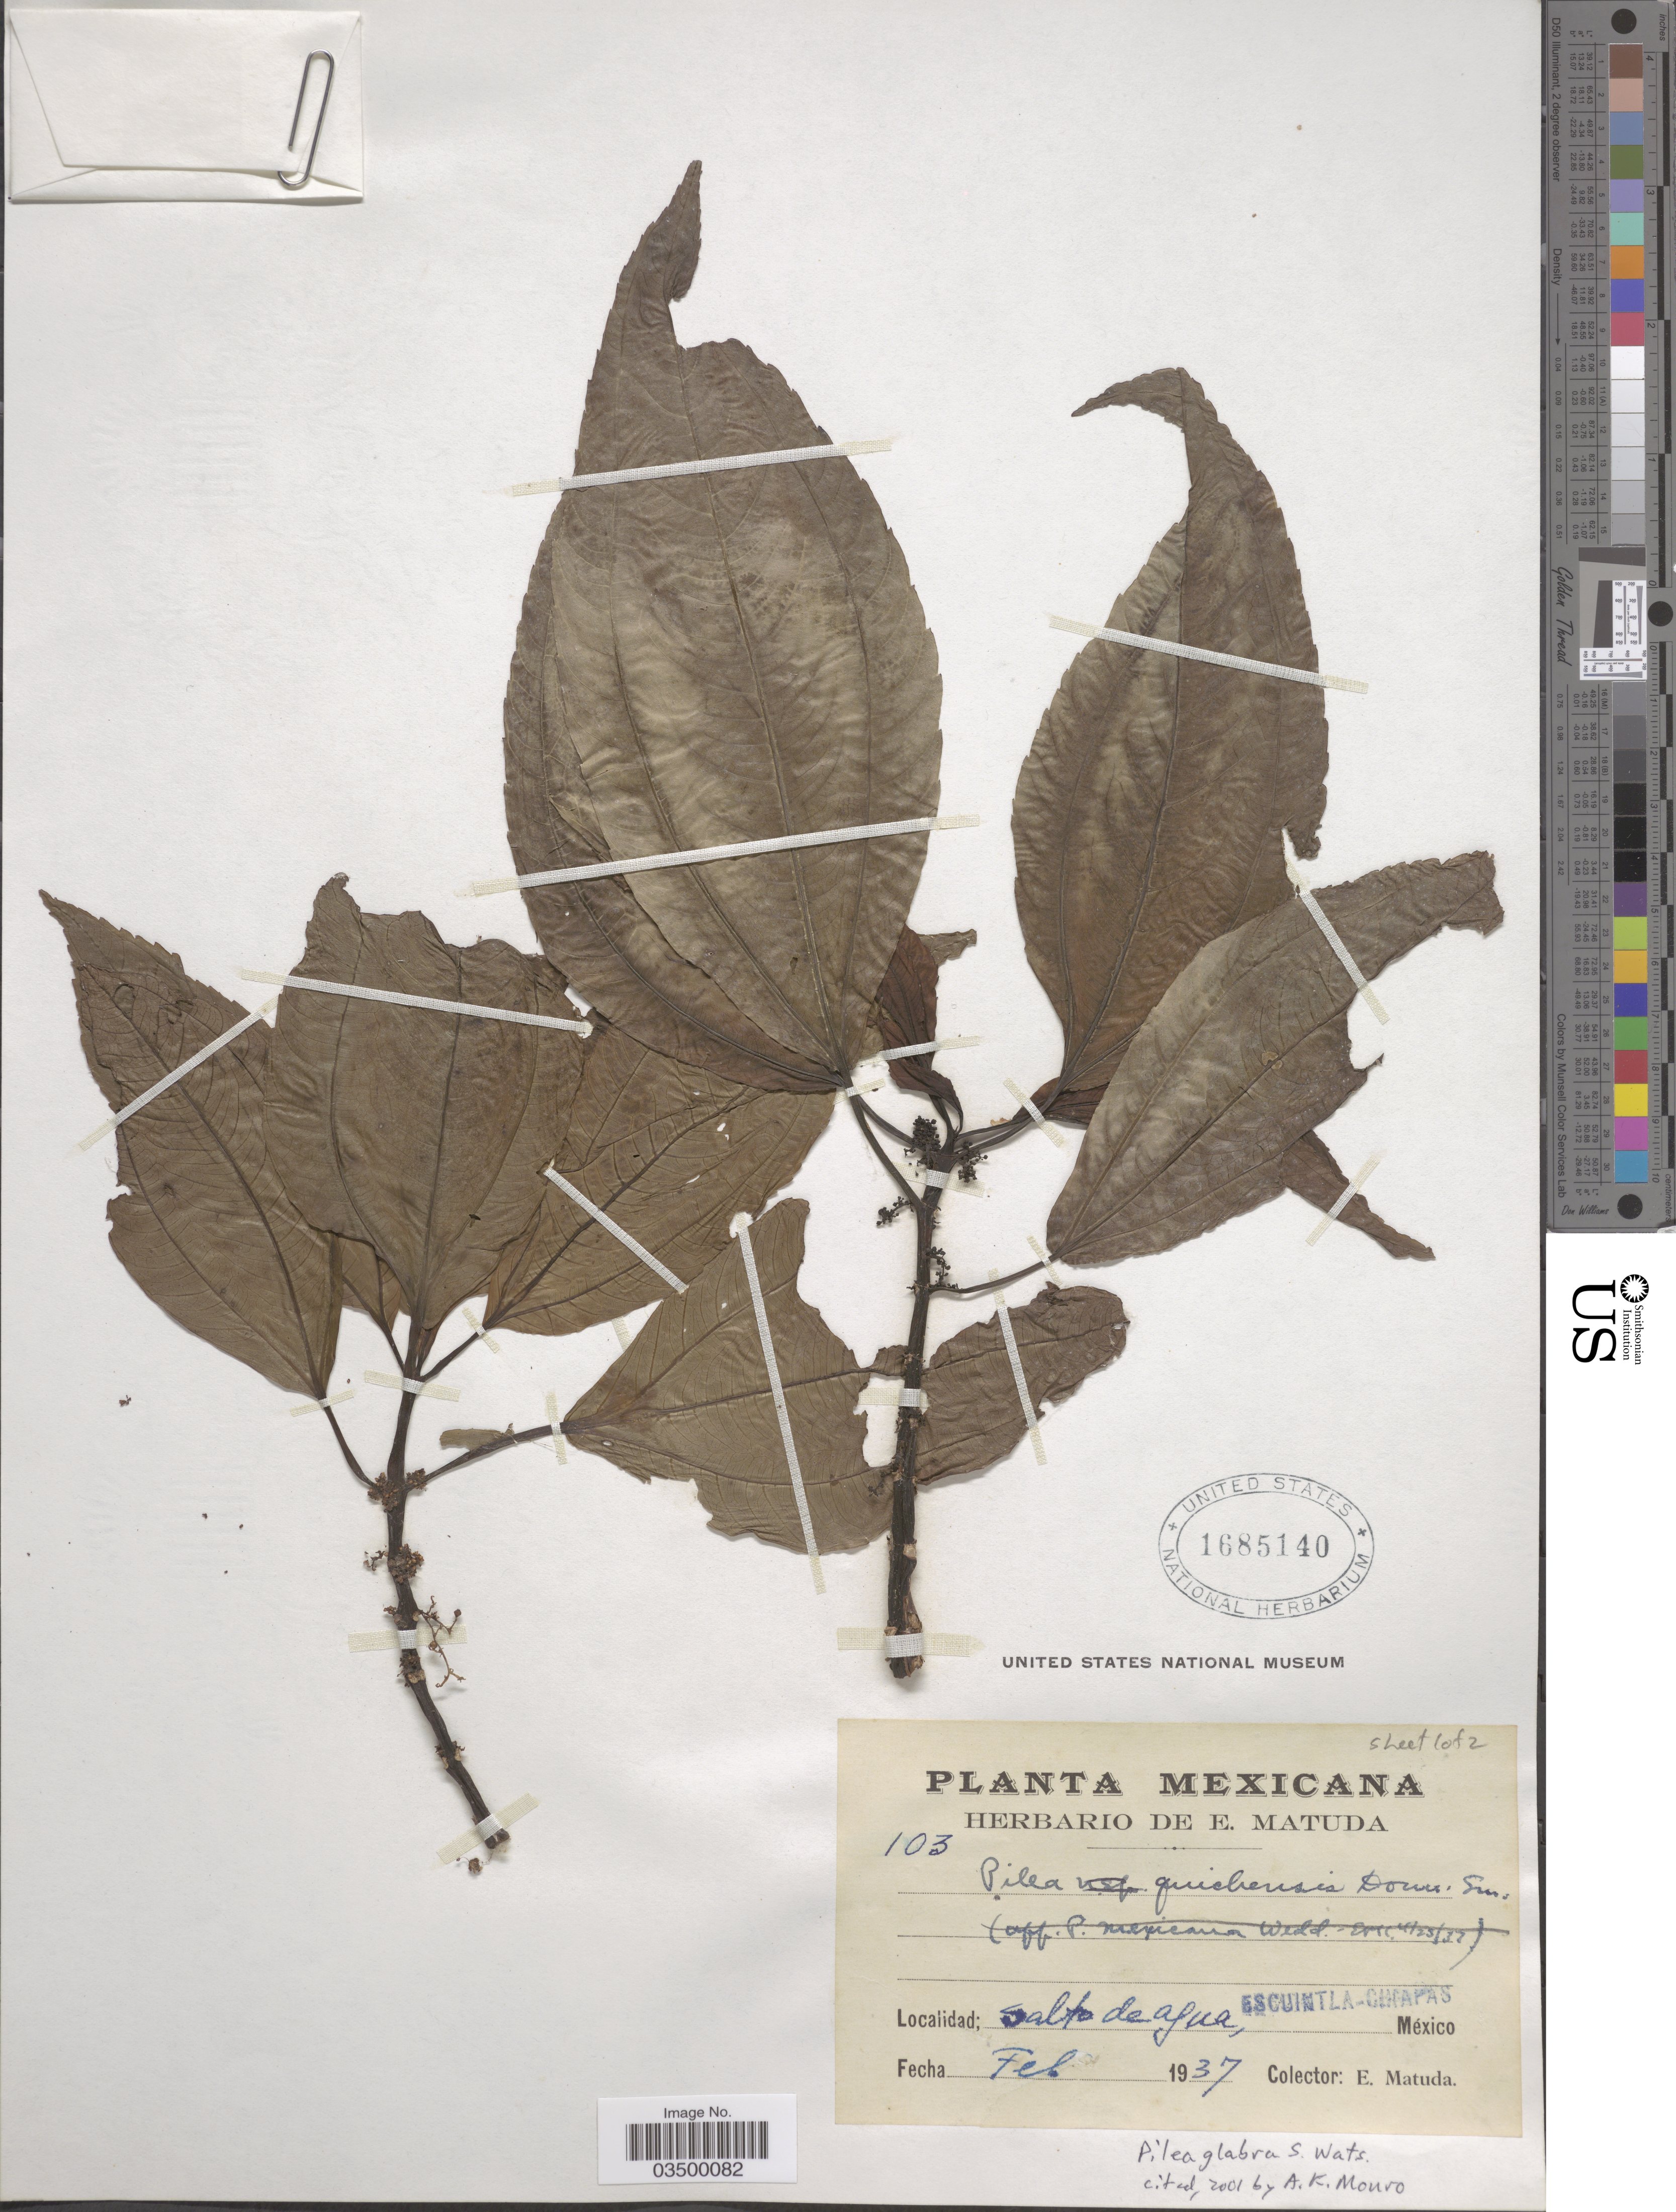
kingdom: Plantae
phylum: Tracheophyta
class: Magnoliopsida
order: Rosales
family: Urticaceae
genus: Pilea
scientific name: Pilea glabra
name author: S. Watson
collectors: E. Matuda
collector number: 103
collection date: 1937-02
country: Mexico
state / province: Chiapas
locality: Salto de agua, Escuintla-Chiapas.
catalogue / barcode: US 1685140